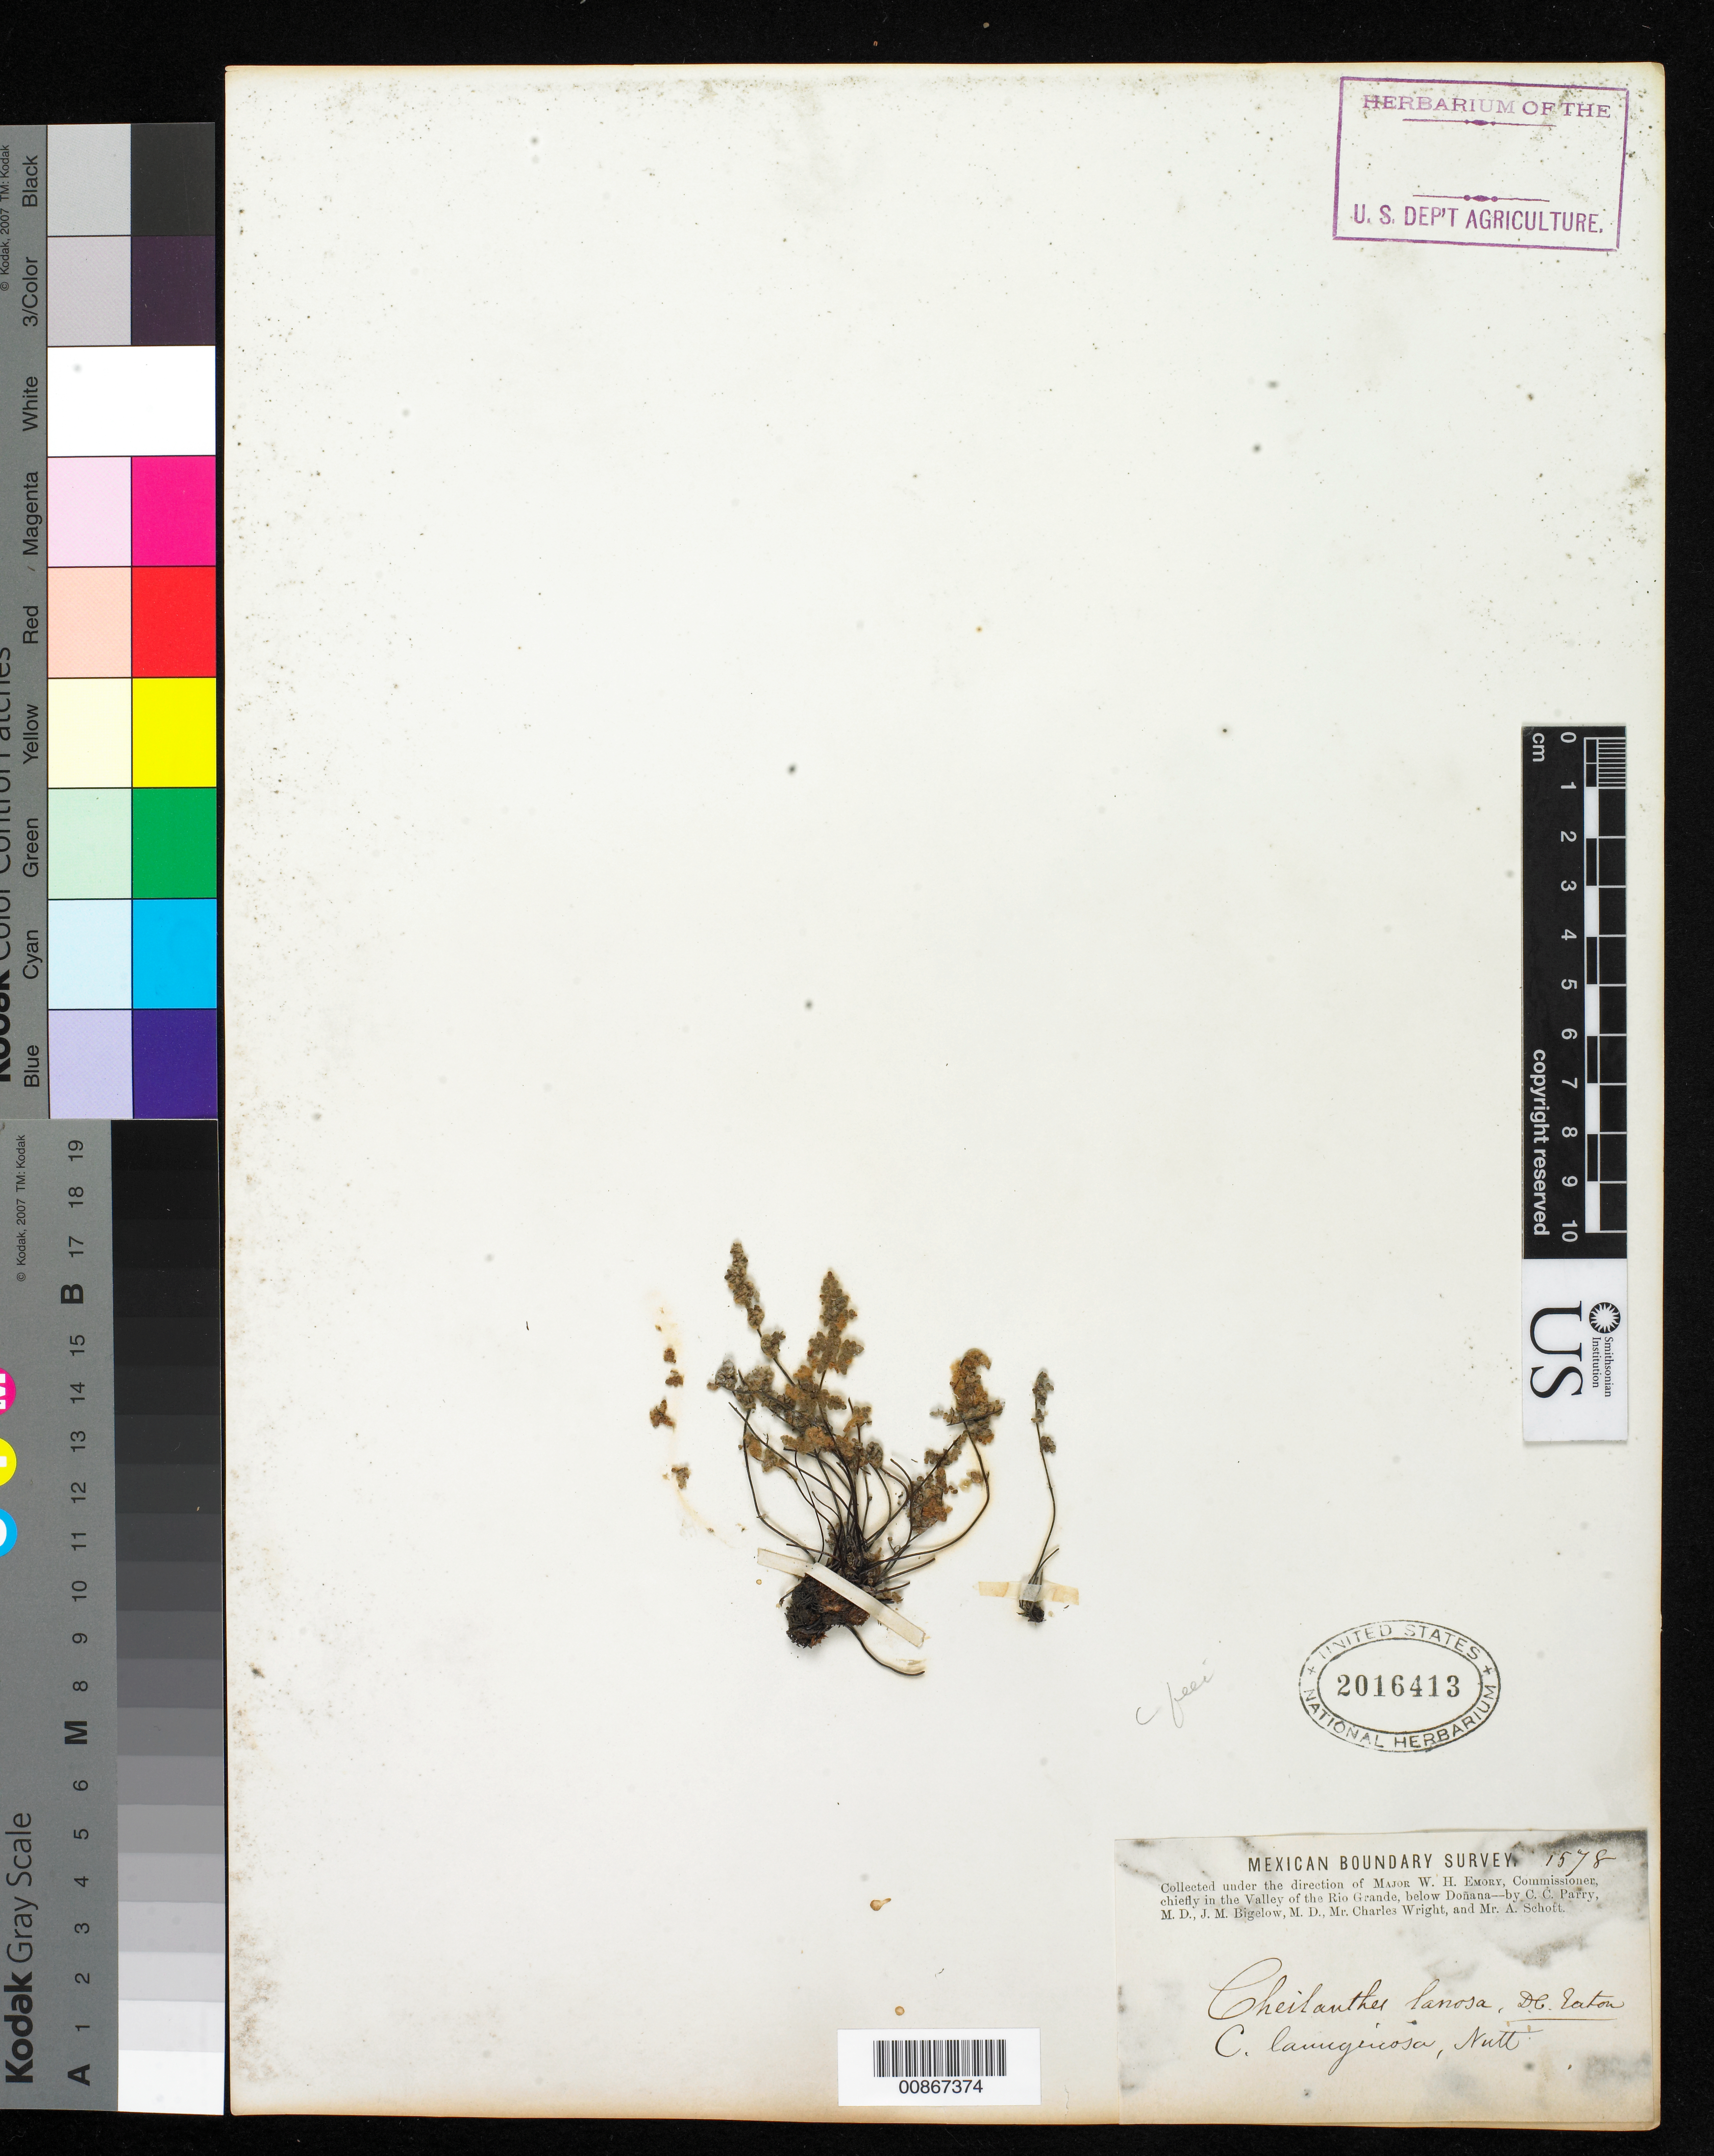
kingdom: Plantae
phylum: Tracheophyta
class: Polypodiopsida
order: Polypodiales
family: Pteridaceae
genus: Myriopteris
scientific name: Myriopteris gracilis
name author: Fée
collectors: C. C. Parry, J. M. Bigelow, C. Wright & A. C. V. Schott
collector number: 1578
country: United States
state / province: New Mexico / Texas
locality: Valley of the Rio Grande, below Doñana.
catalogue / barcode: US 2016413